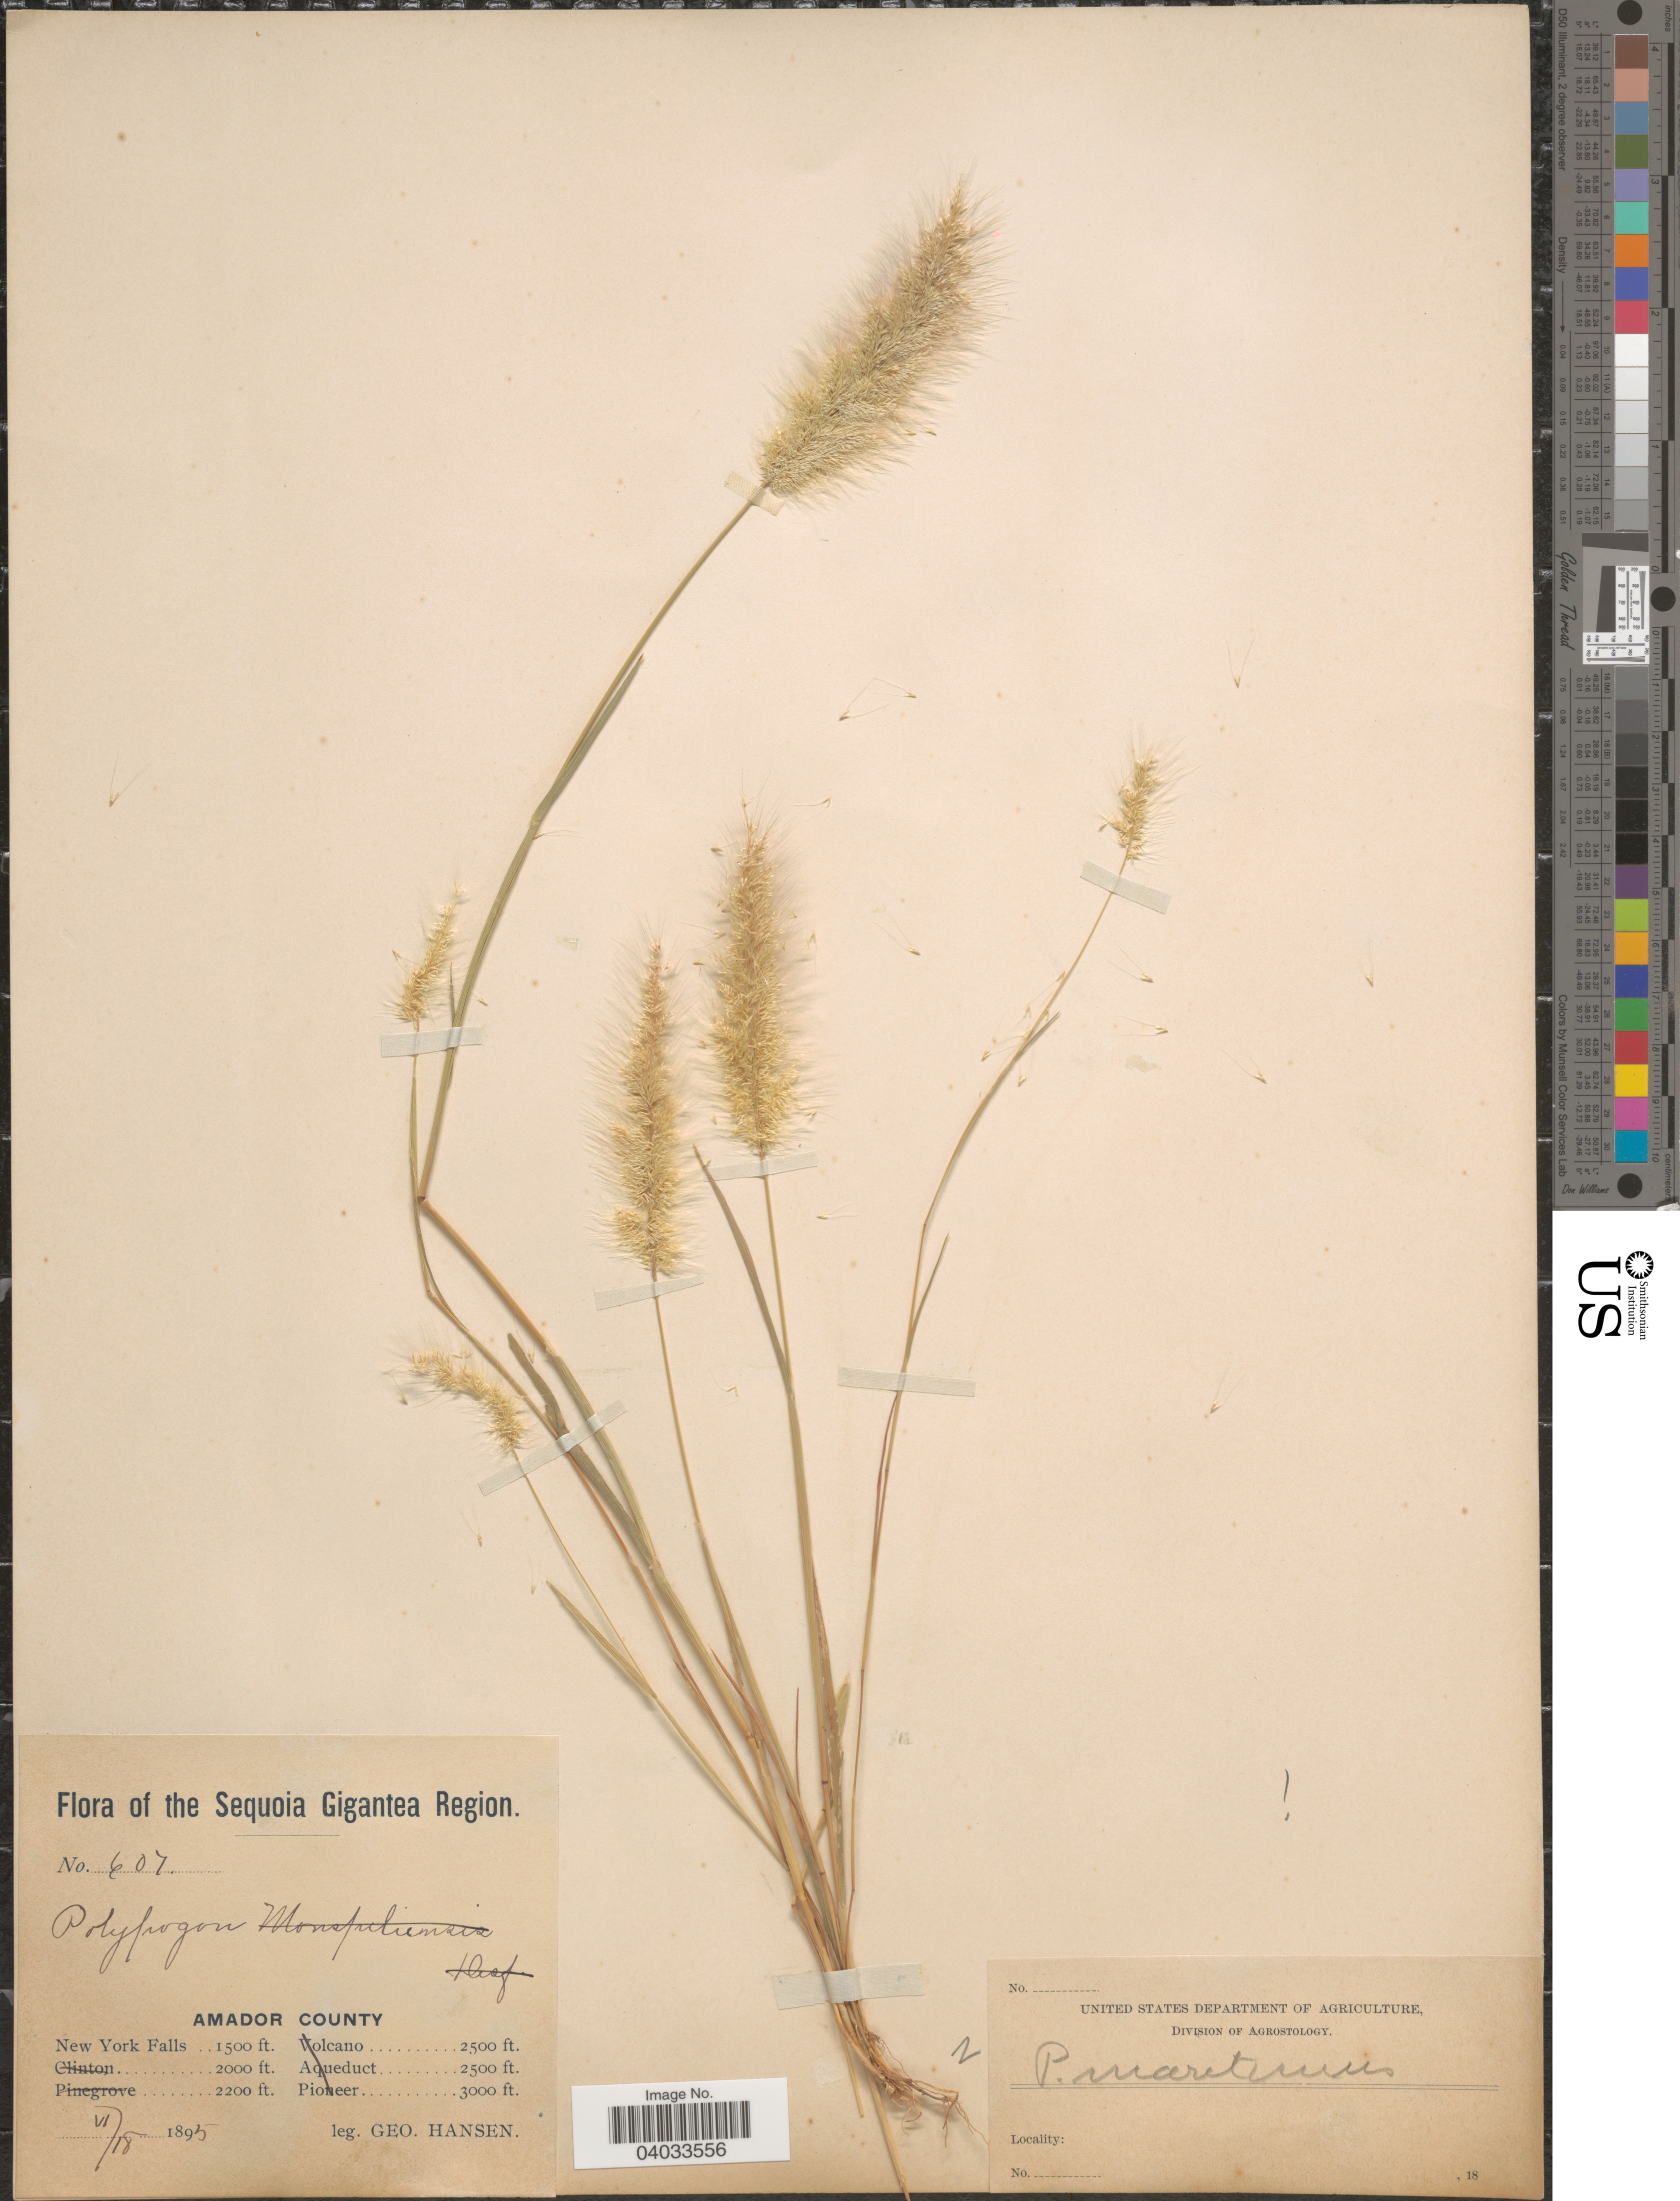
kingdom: Plantae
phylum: Tracheophyta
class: Liliopsida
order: Poales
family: Poaceae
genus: Polypogon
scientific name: Polypogon maritimus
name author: Willd.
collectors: G. Hansen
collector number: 607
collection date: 1895-06-18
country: United States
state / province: California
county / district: Amador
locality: Sequoia Gigantea Region. Amador County. New York Falls.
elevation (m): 457